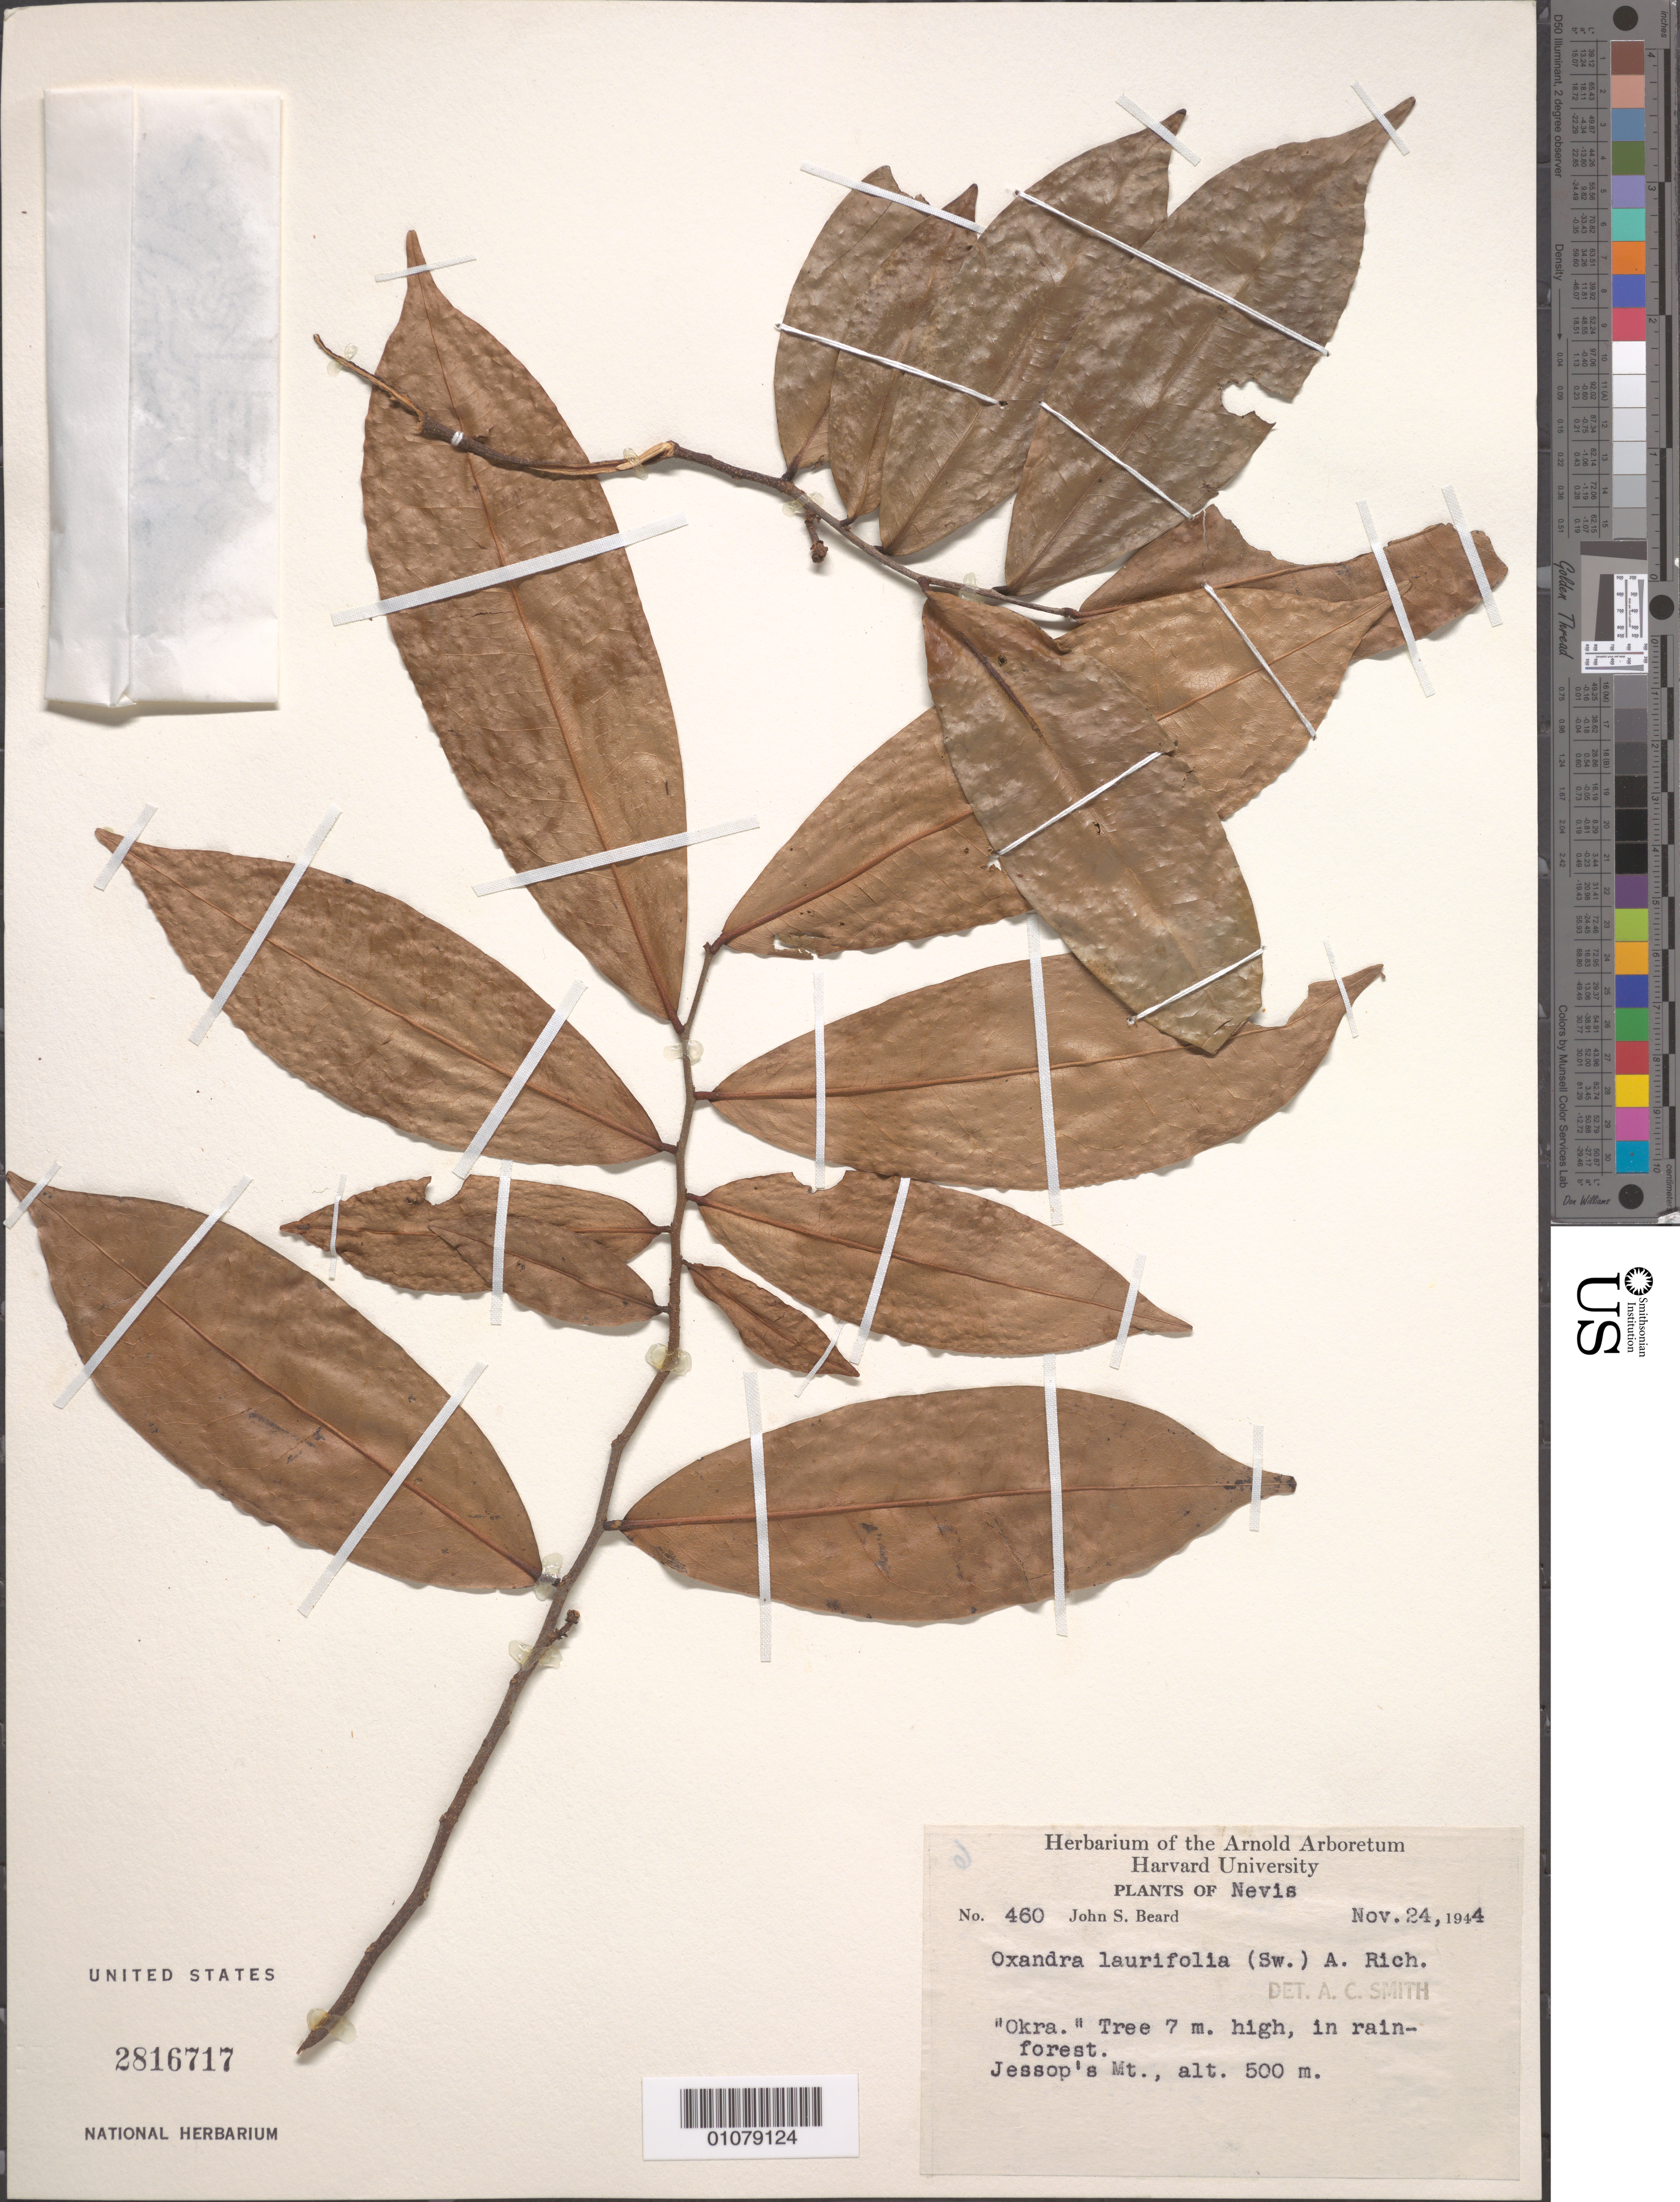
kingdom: Plantae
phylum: Tracheophyta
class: Magnoliopsida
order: Magnoliales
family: Annonaceae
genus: Oxandra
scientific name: Oxandra laurifolia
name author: (Sw.) A. Rich.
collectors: J. Beard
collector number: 460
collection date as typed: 24 Nov 1944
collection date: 1944-11-24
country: St. Christopher-Nevis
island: Nevis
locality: Jessop's Mt.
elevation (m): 500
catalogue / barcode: US 2816717